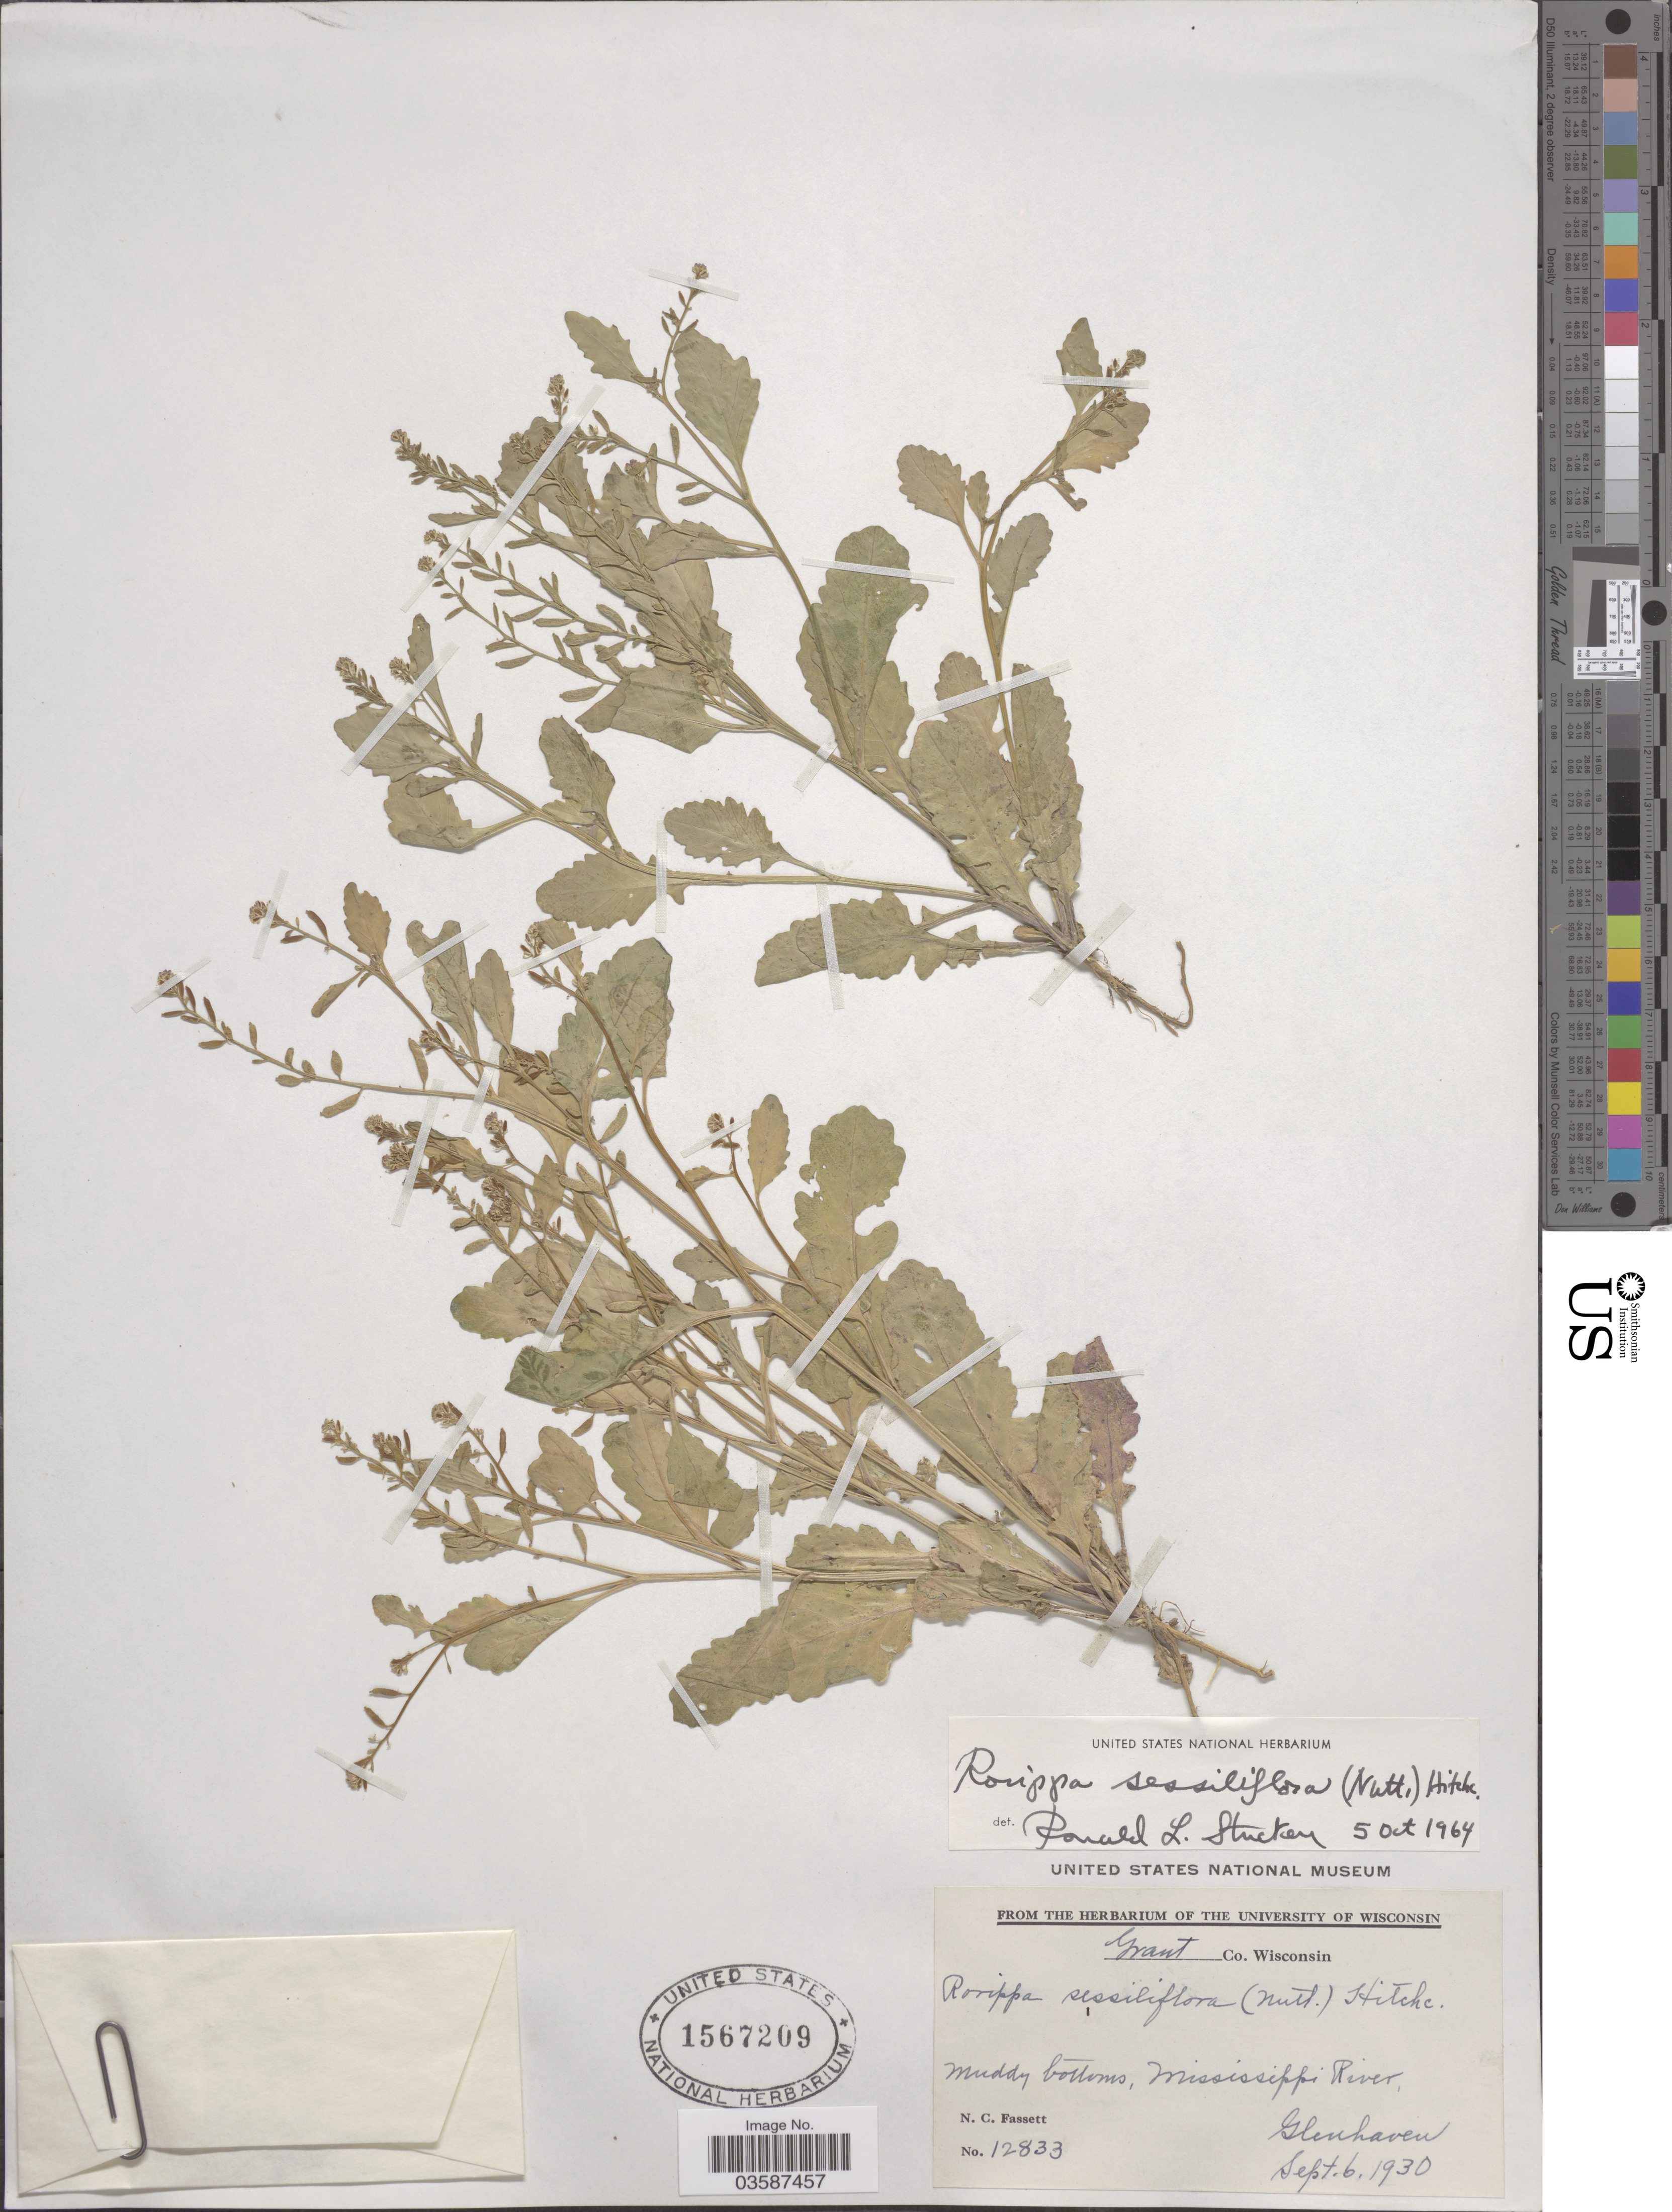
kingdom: Plantae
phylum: Tracheophyta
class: Magnoliopsida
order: Brassicales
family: Brassicaceae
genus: Rorippa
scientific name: Rorippa sessiliflora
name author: (Nutt.) Hitchc.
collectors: N. C. Fassett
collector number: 12833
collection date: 1930-09-03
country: United States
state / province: Wisconsin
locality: Grant Co. Muddy bottoms, Mississippi River. Glenhaven.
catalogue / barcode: US 1567209